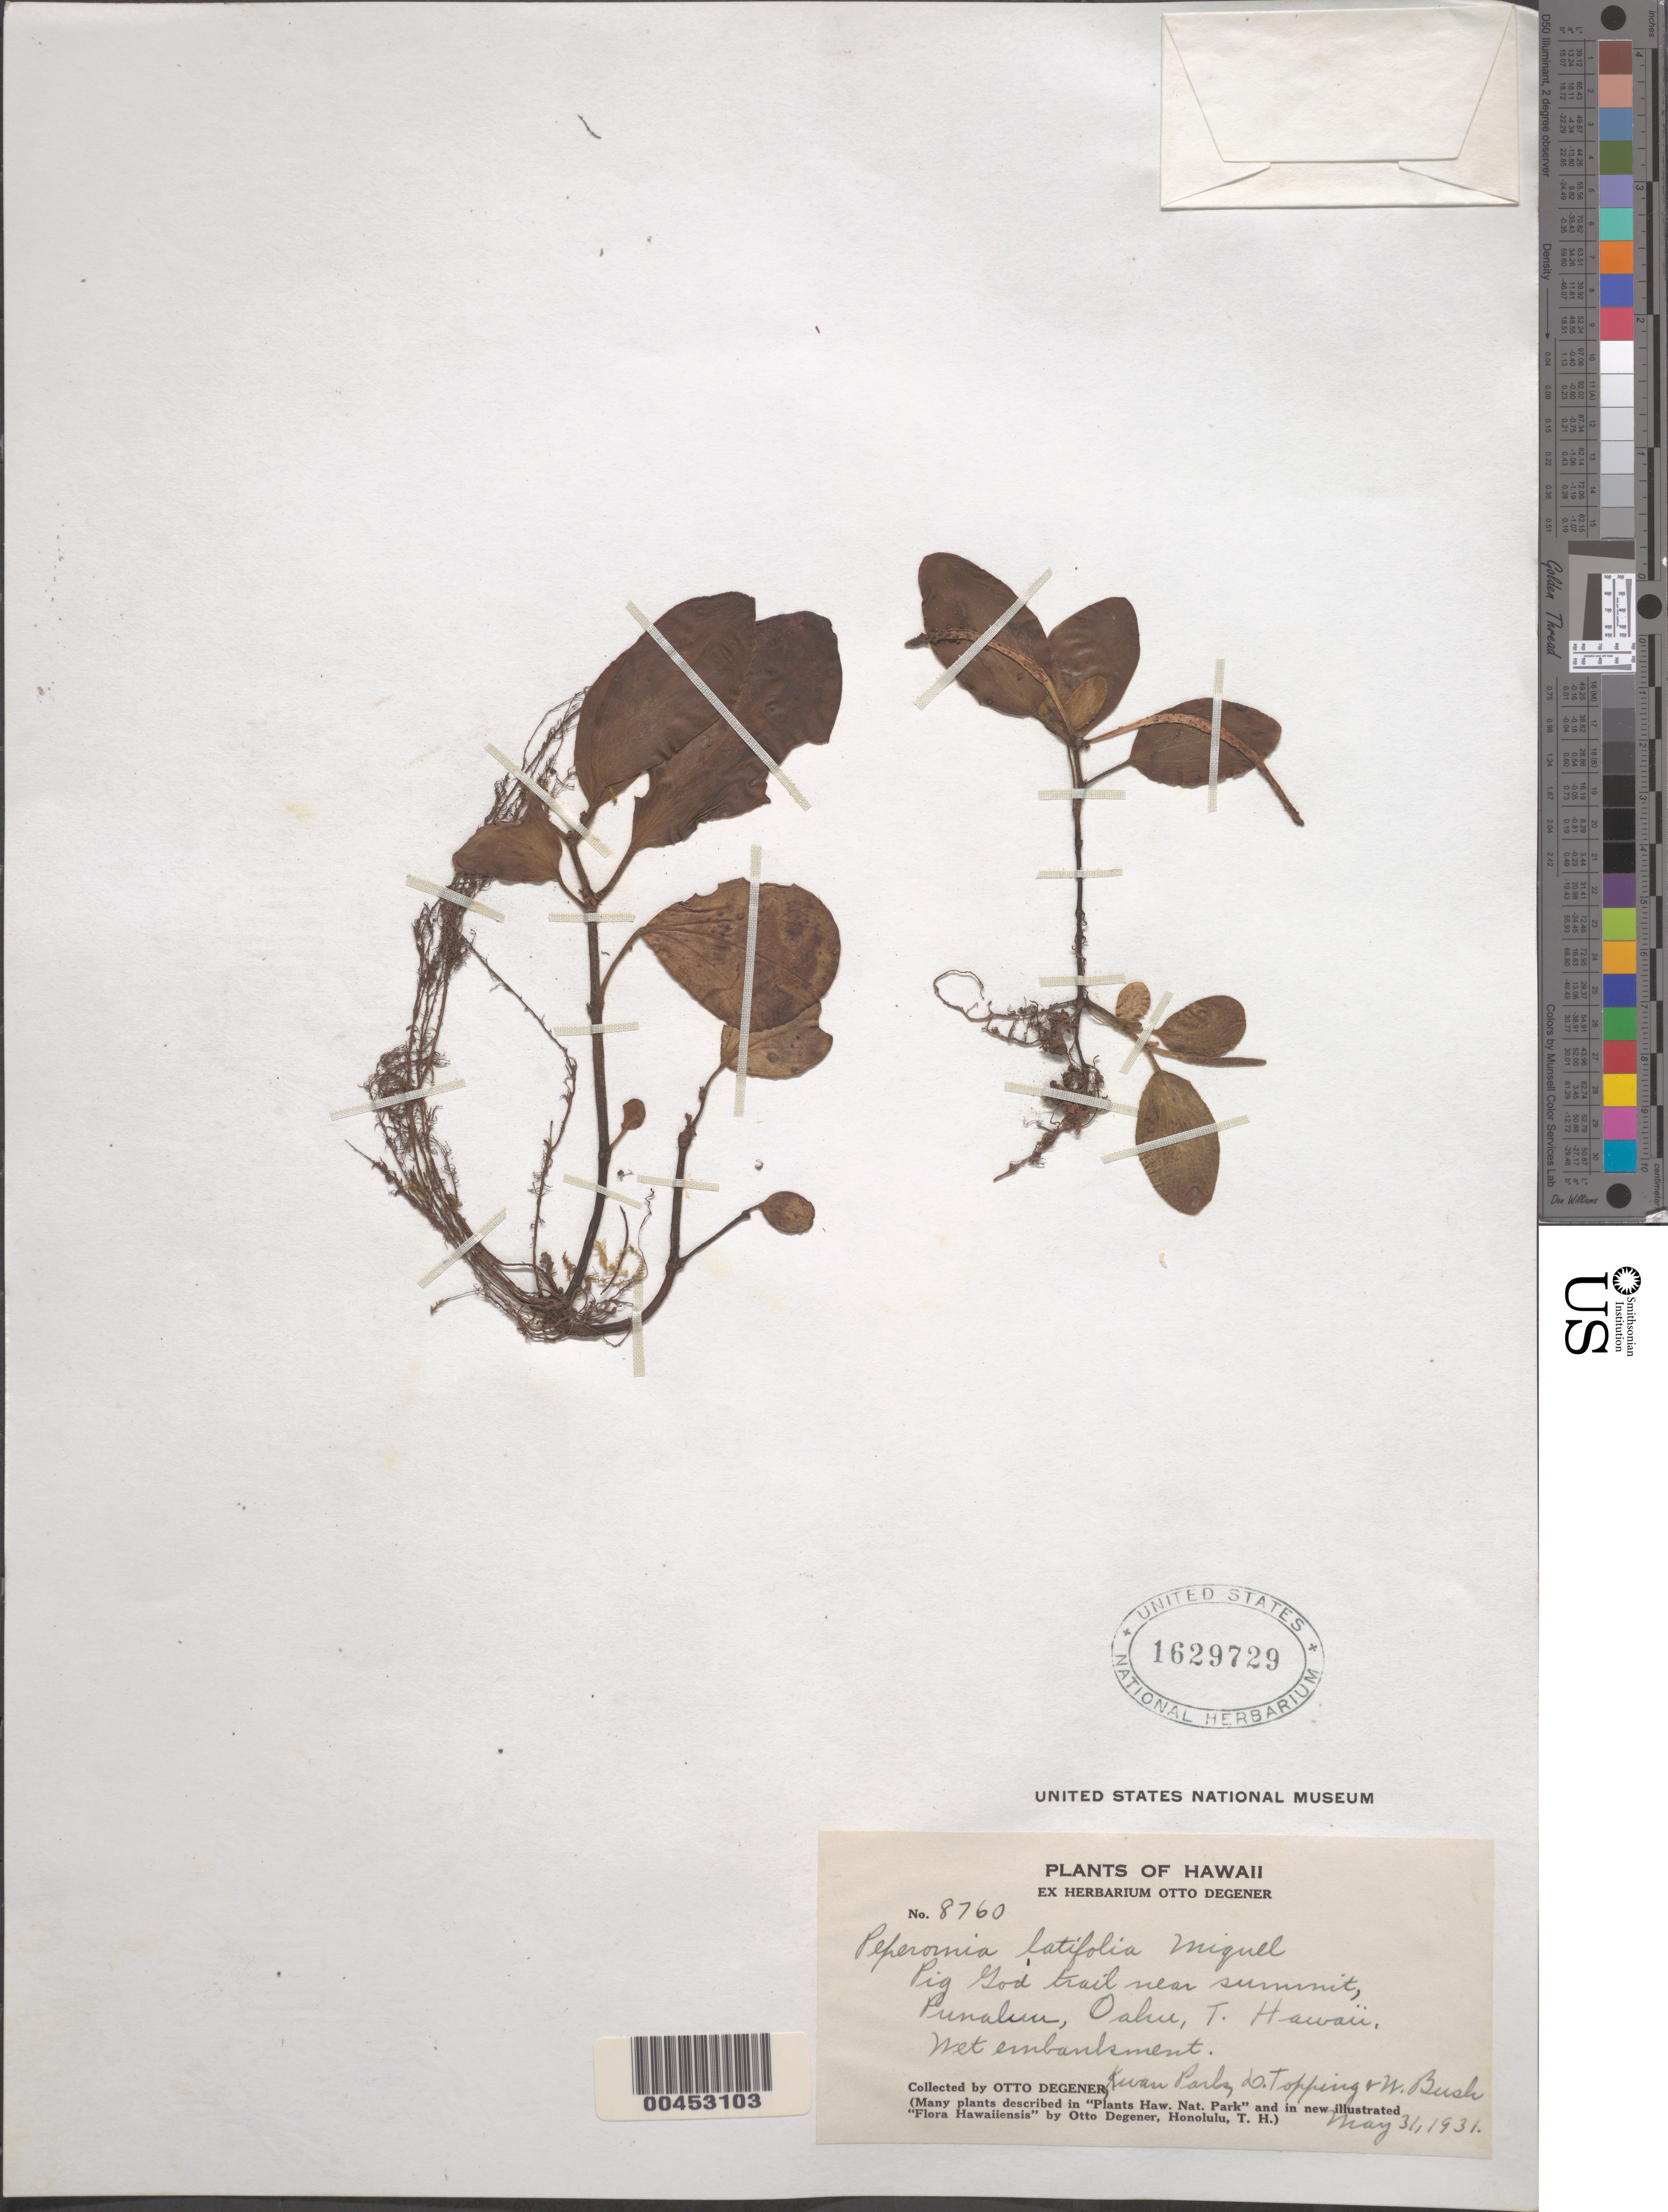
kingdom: Plantae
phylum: Tracheophyta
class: Magnoliopsida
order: Piperales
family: Piperaceae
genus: Peperomia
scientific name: Peperomia latifolia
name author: Miq.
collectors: O. Degener, K. Park, D. L. Topping & W. Bush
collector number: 8760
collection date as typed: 31 May 1931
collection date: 1931-05-31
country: United States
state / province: Hawaii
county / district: Honolulu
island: Oahu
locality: Pig God Trail near summit, Punaluu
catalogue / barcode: US 1629729